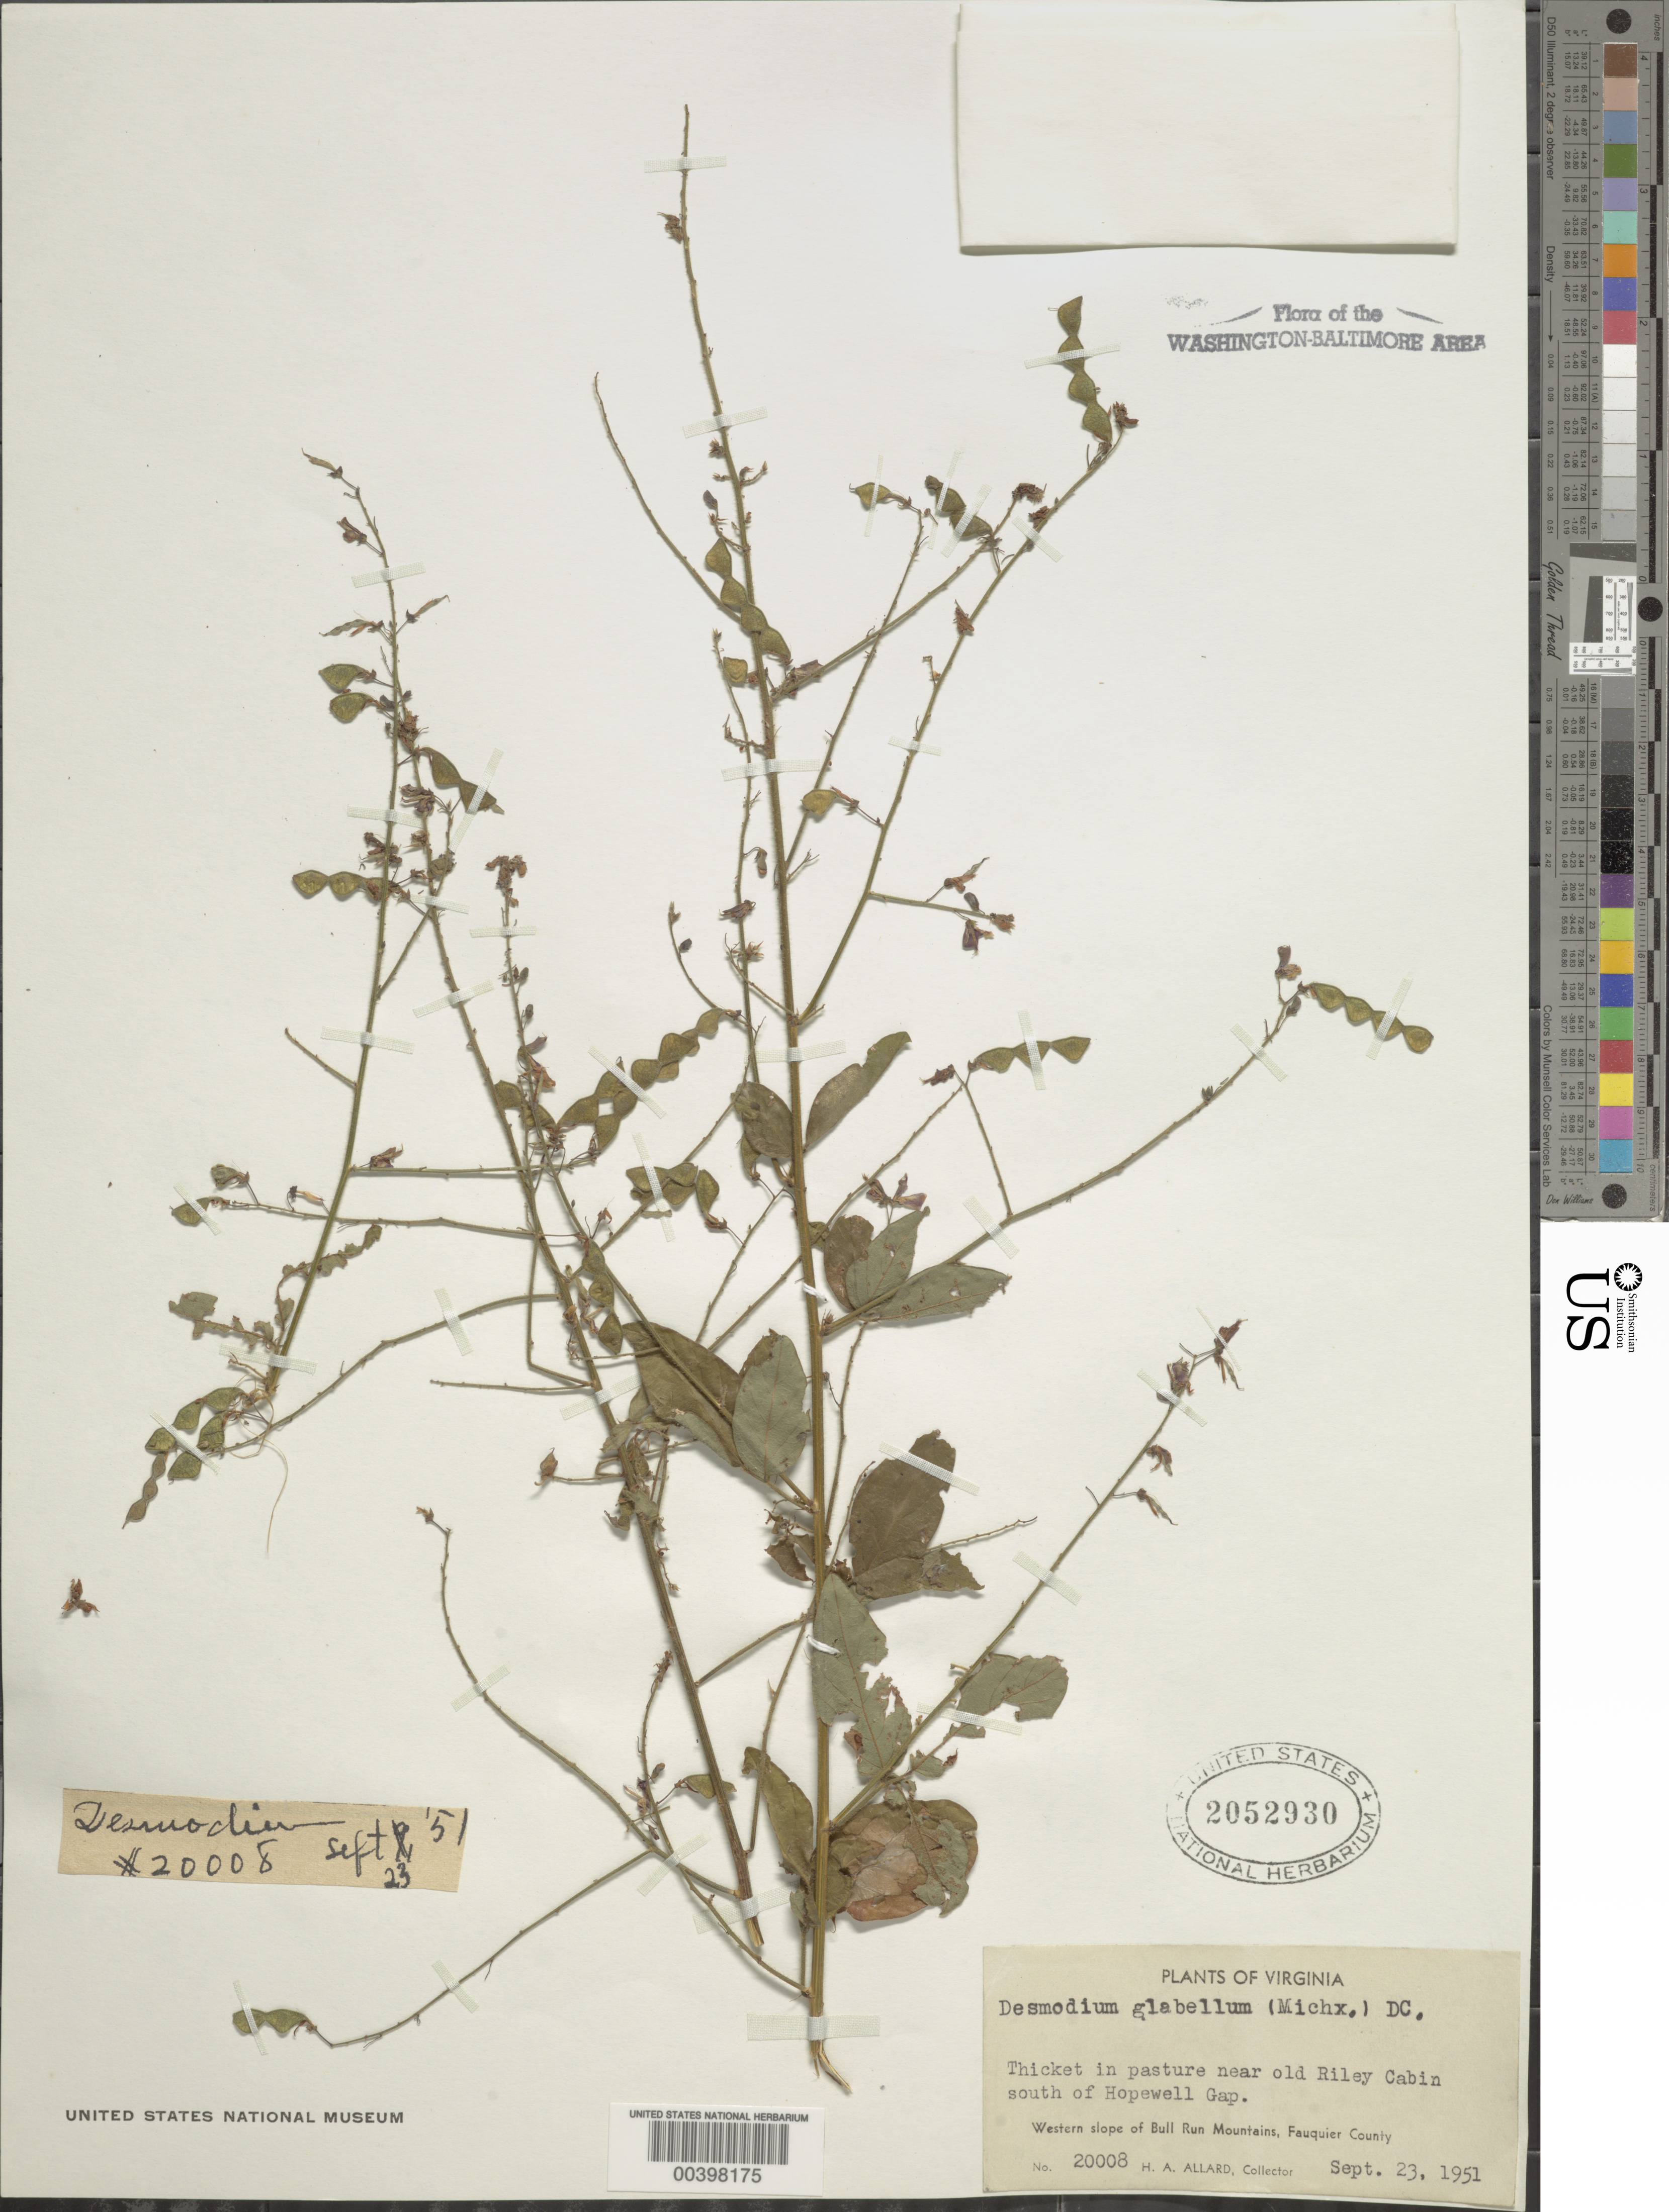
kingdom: Plantae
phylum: Tracheophyta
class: Magnoliopsida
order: Fabales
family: Fabaceae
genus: Desmodium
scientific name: Desmodium glabellum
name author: (Michx.) DC.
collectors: H. A. Allard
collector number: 20008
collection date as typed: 23 Sep 1951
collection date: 1951-09-23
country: United States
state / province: Virginia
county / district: Fauquier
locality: South of Hopewell Gap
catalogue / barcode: US 2052930